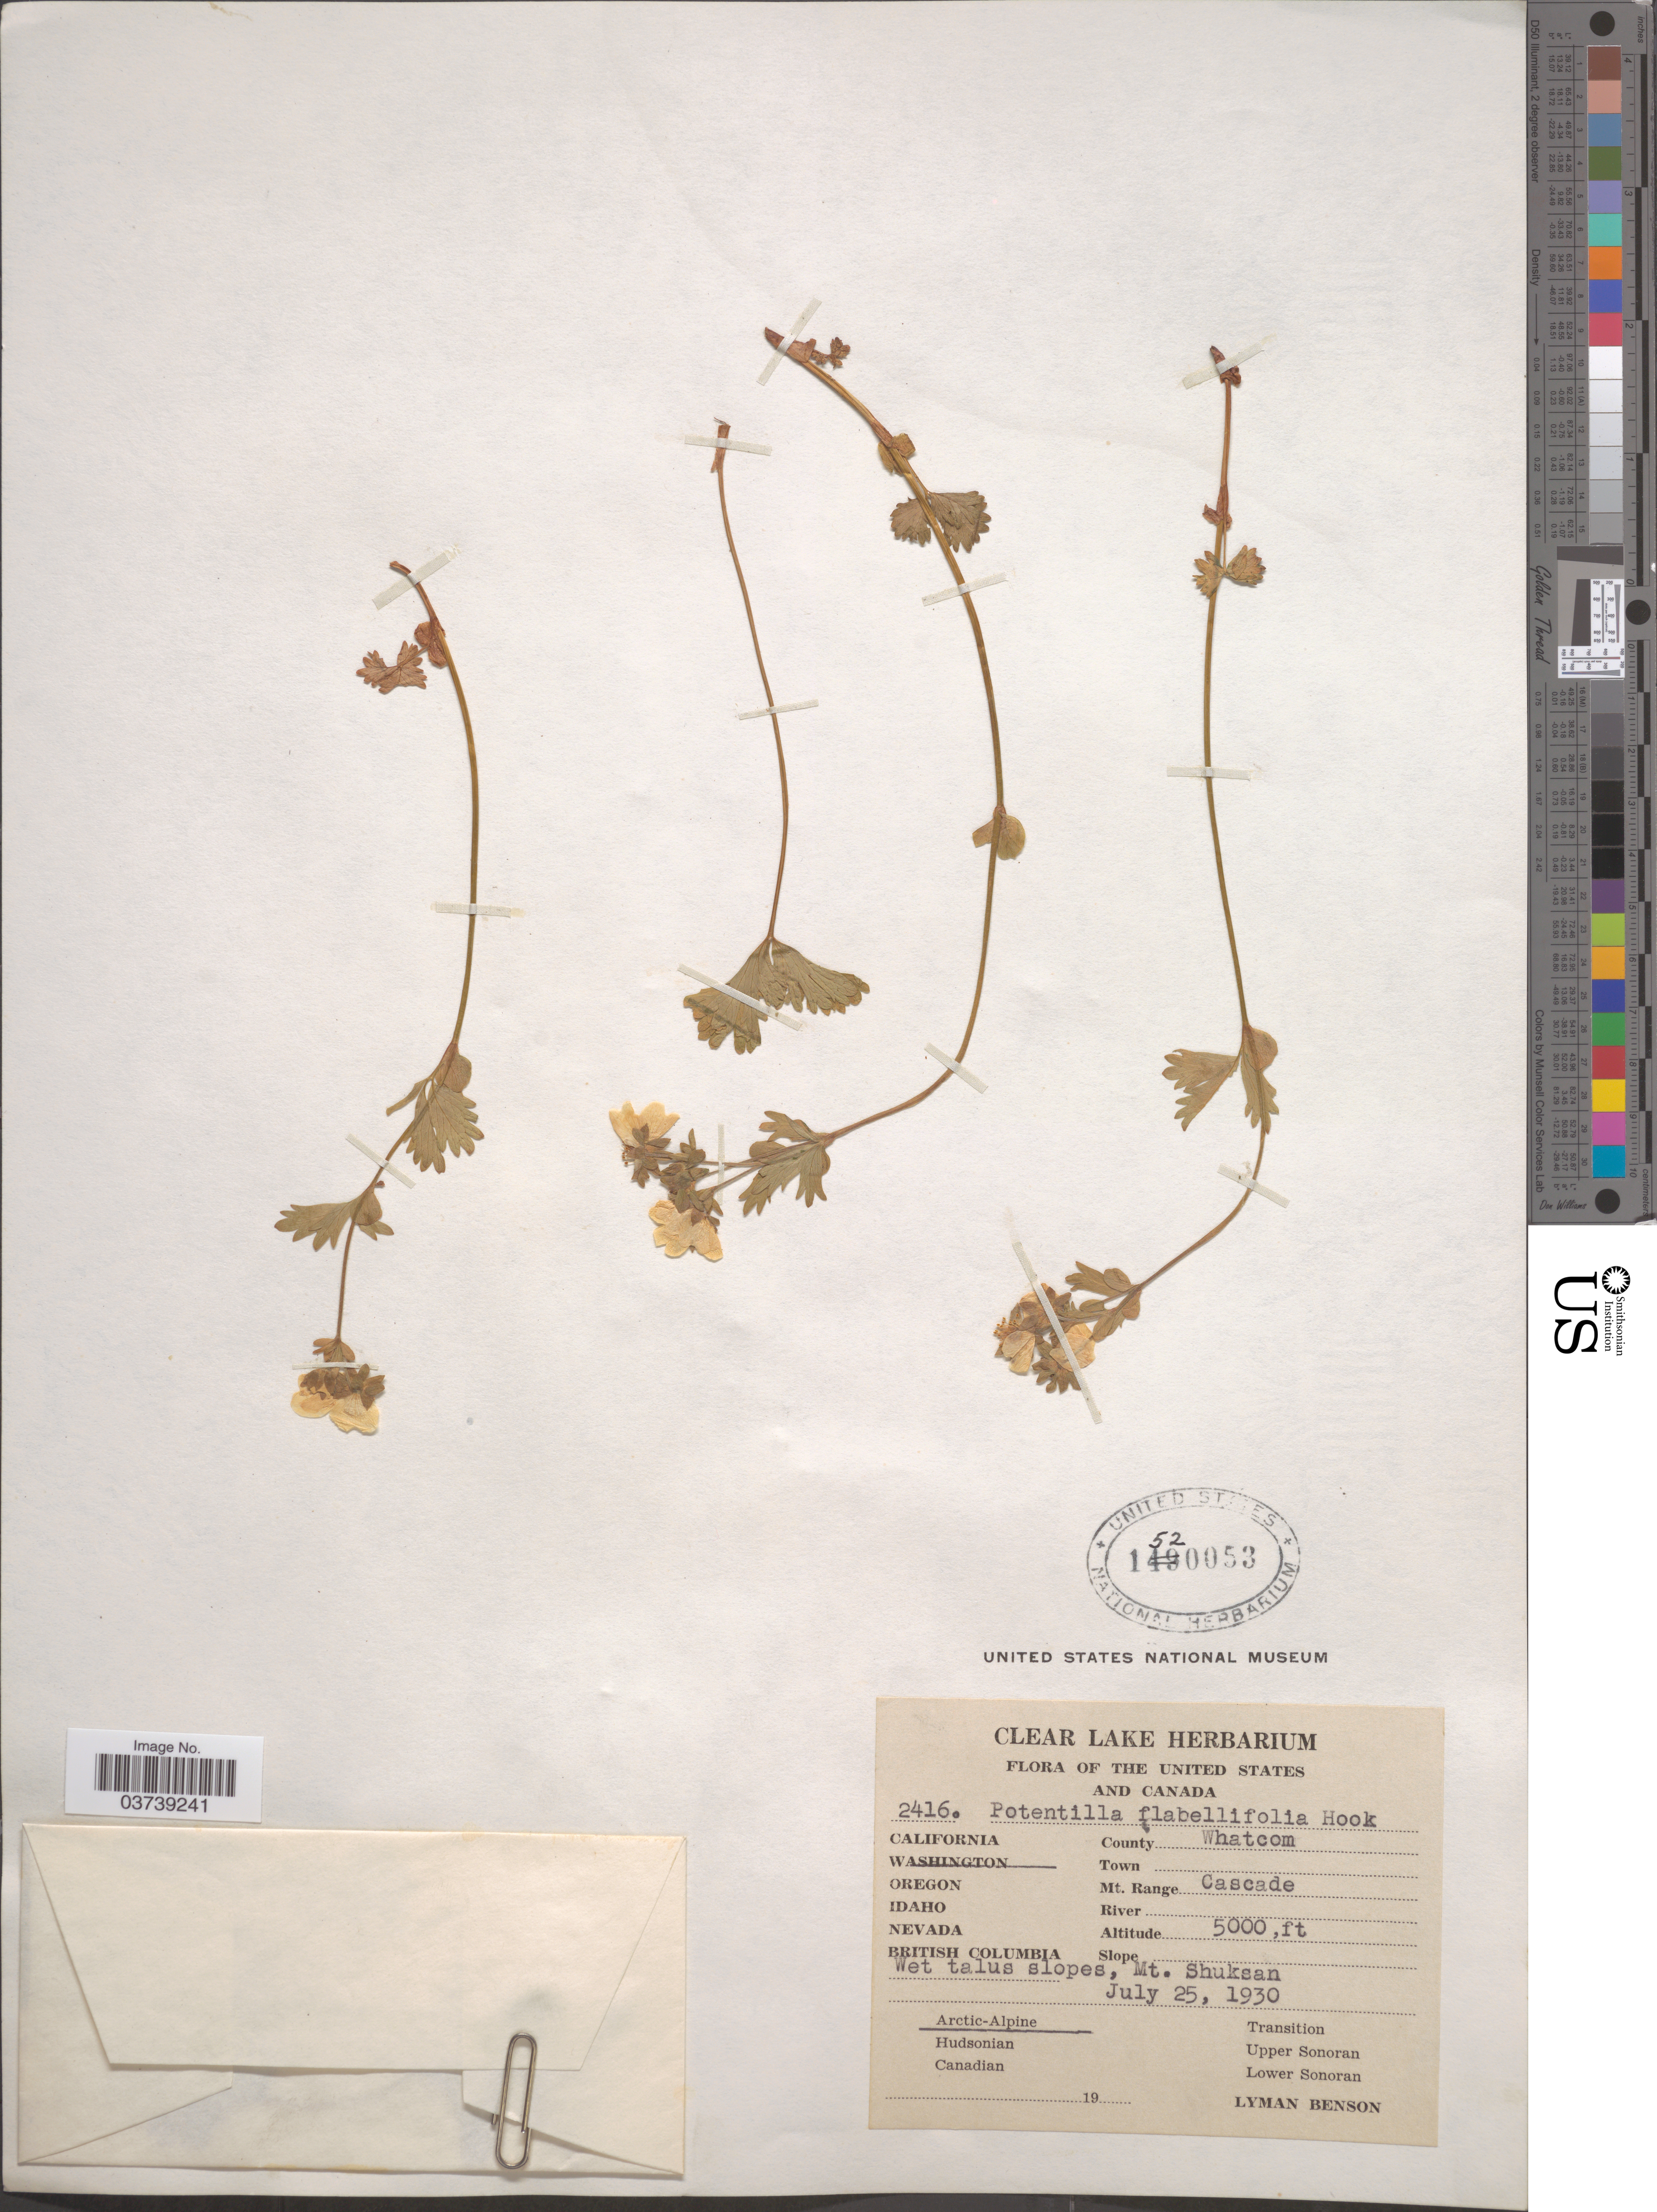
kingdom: Plantae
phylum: Tracheophyta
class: Magnoliopsida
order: Rosales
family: Rosaceae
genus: Potentilla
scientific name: Potentilla flabellifolia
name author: Hook. ex Torr. & A. Gray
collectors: L. D. Benson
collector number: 2416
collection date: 1930-07-25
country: United States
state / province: Washington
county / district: Whatcom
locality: County Whatcom. Mt. Range Cascade. Mt. Shuksan.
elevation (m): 1524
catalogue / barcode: US 1520053